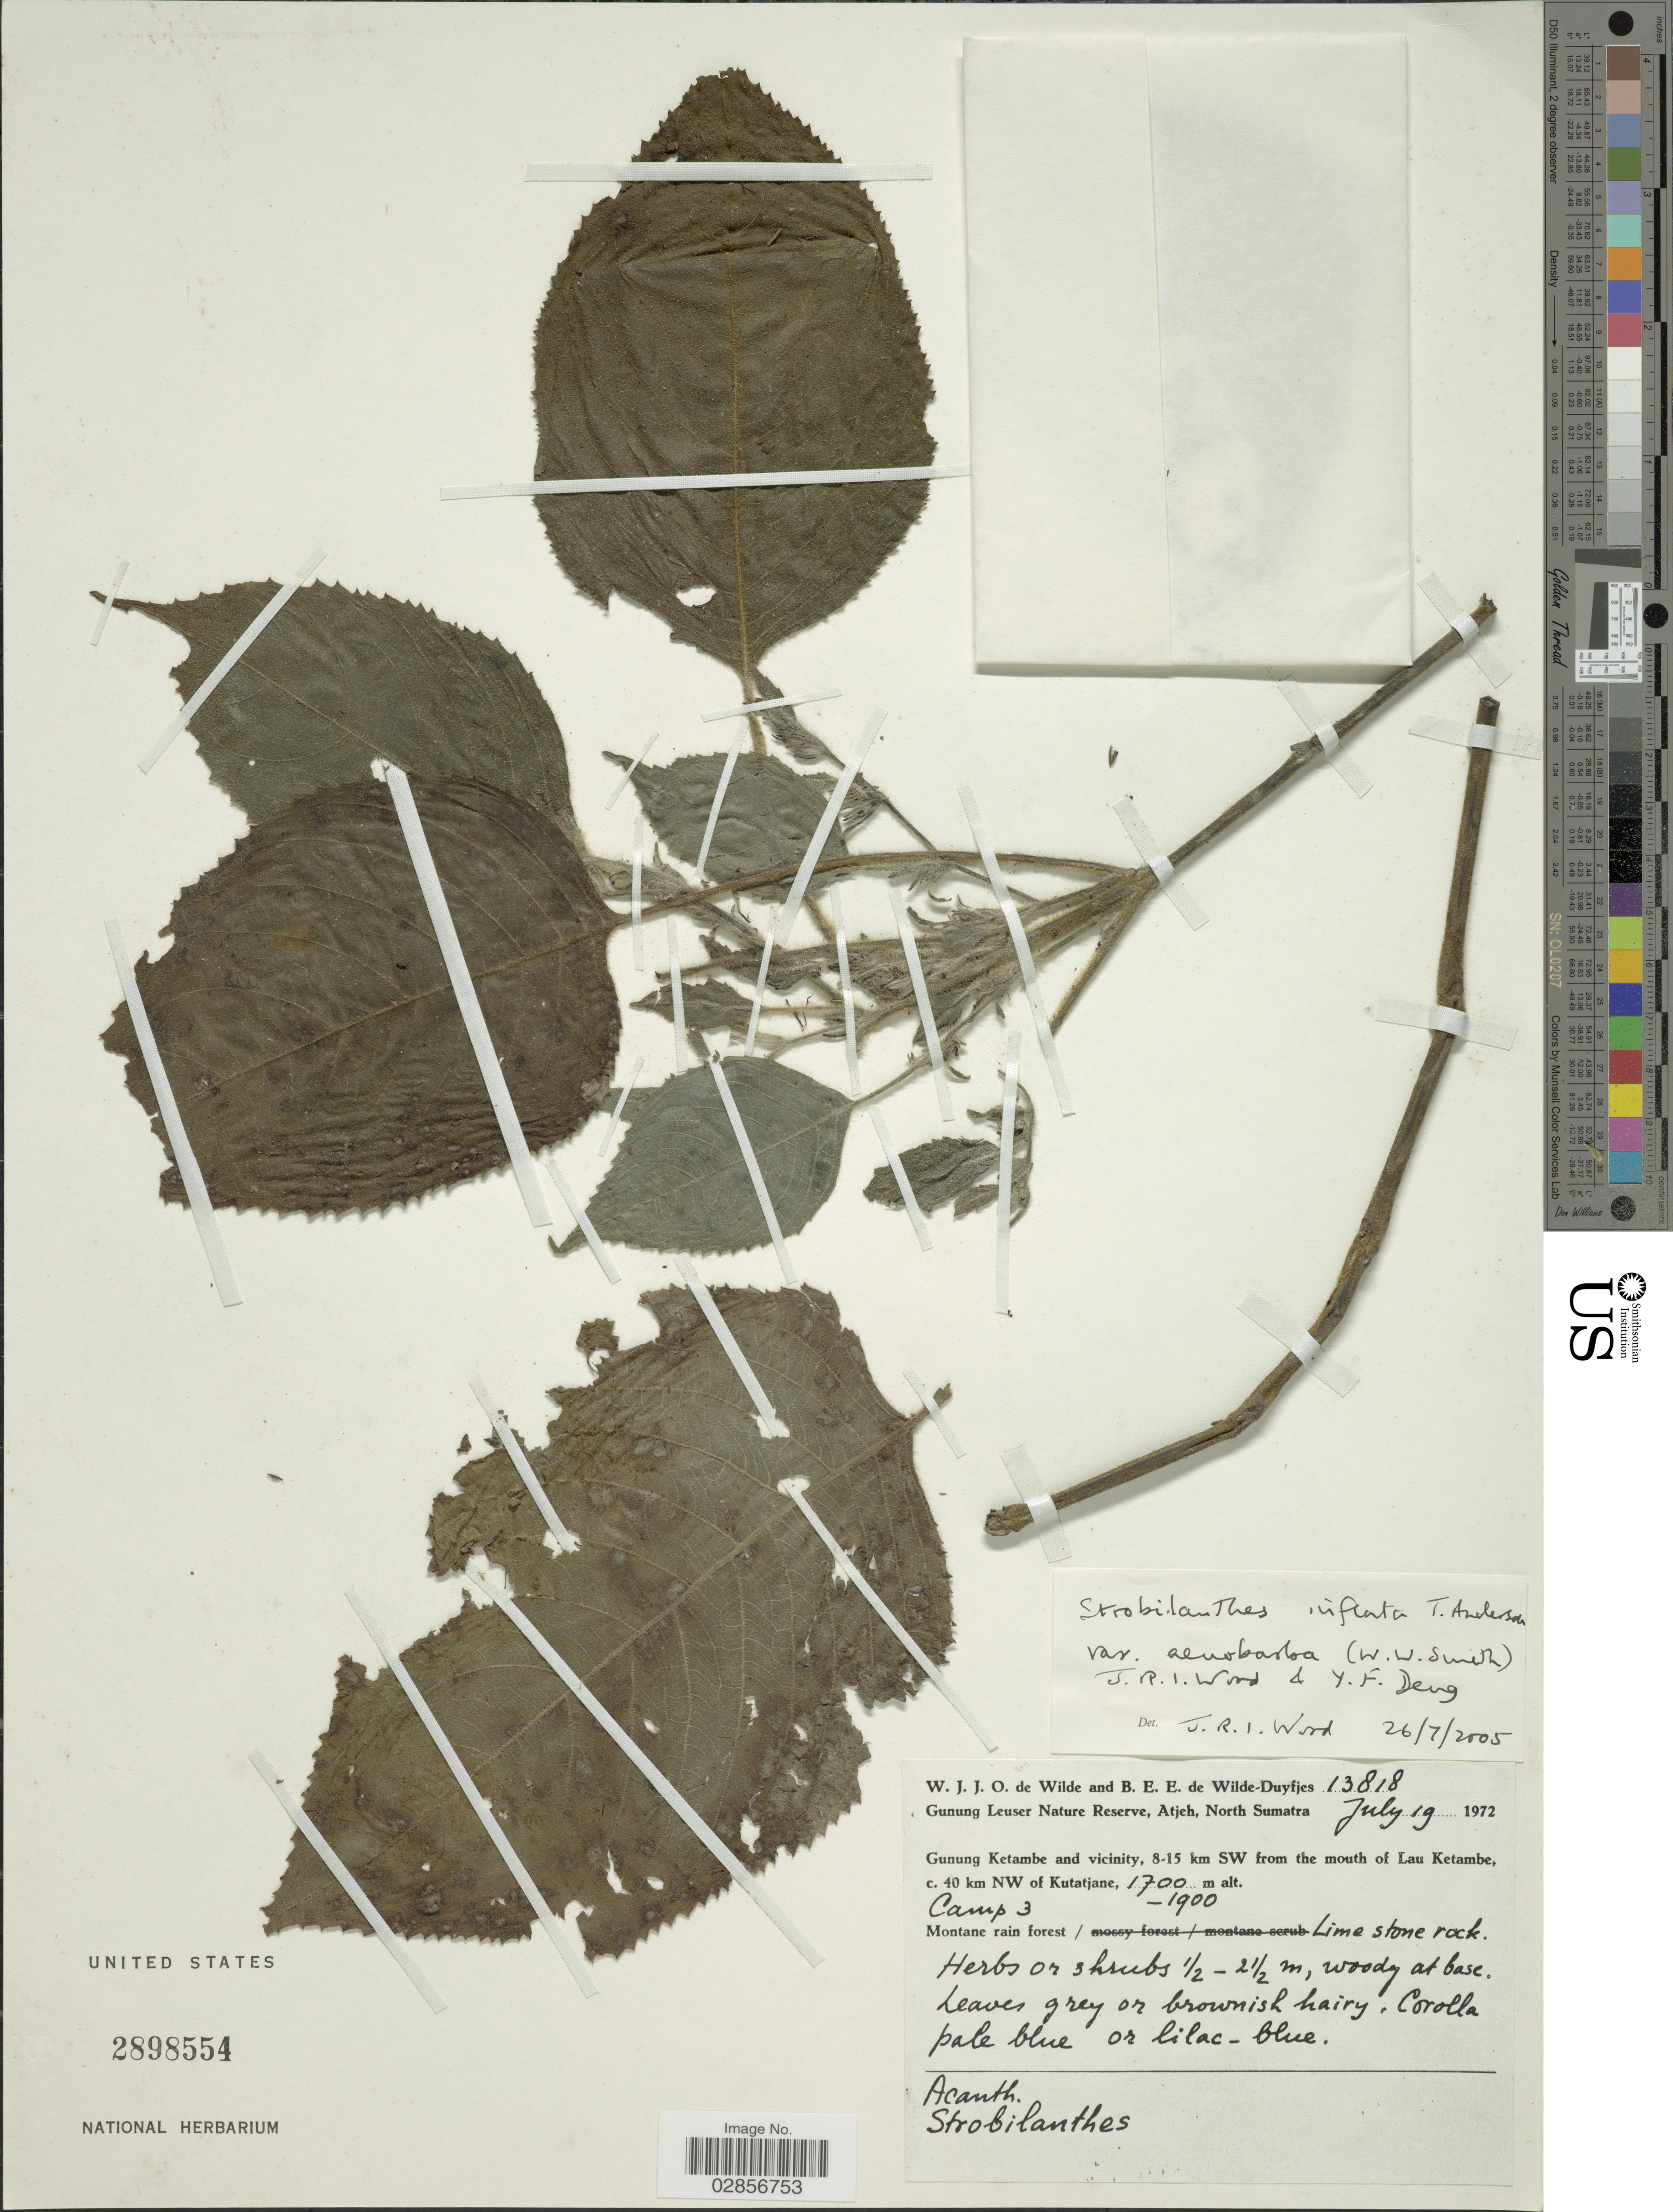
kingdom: Plantae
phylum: Tracheophyta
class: Magnoliopsida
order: Lamiales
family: Acanthaceae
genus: Strobilanthes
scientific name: Strobilanthes inflata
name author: T. Anderson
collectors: W. J. de Wilde & B. E. de Wilde-Duyfjes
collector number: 13818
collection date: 1972-07-19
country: Indonesia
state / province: Sumatra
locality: Gunung Leuser Nature Reserve, Atjeh, North Sumatra. Gunung Ketambe and vicinity, 8-15 km SW from the mouth of Lau Ketambe, c. 40 km NW of Kutatjane. Camp 3.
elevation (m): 1700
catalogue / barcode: US 2898554